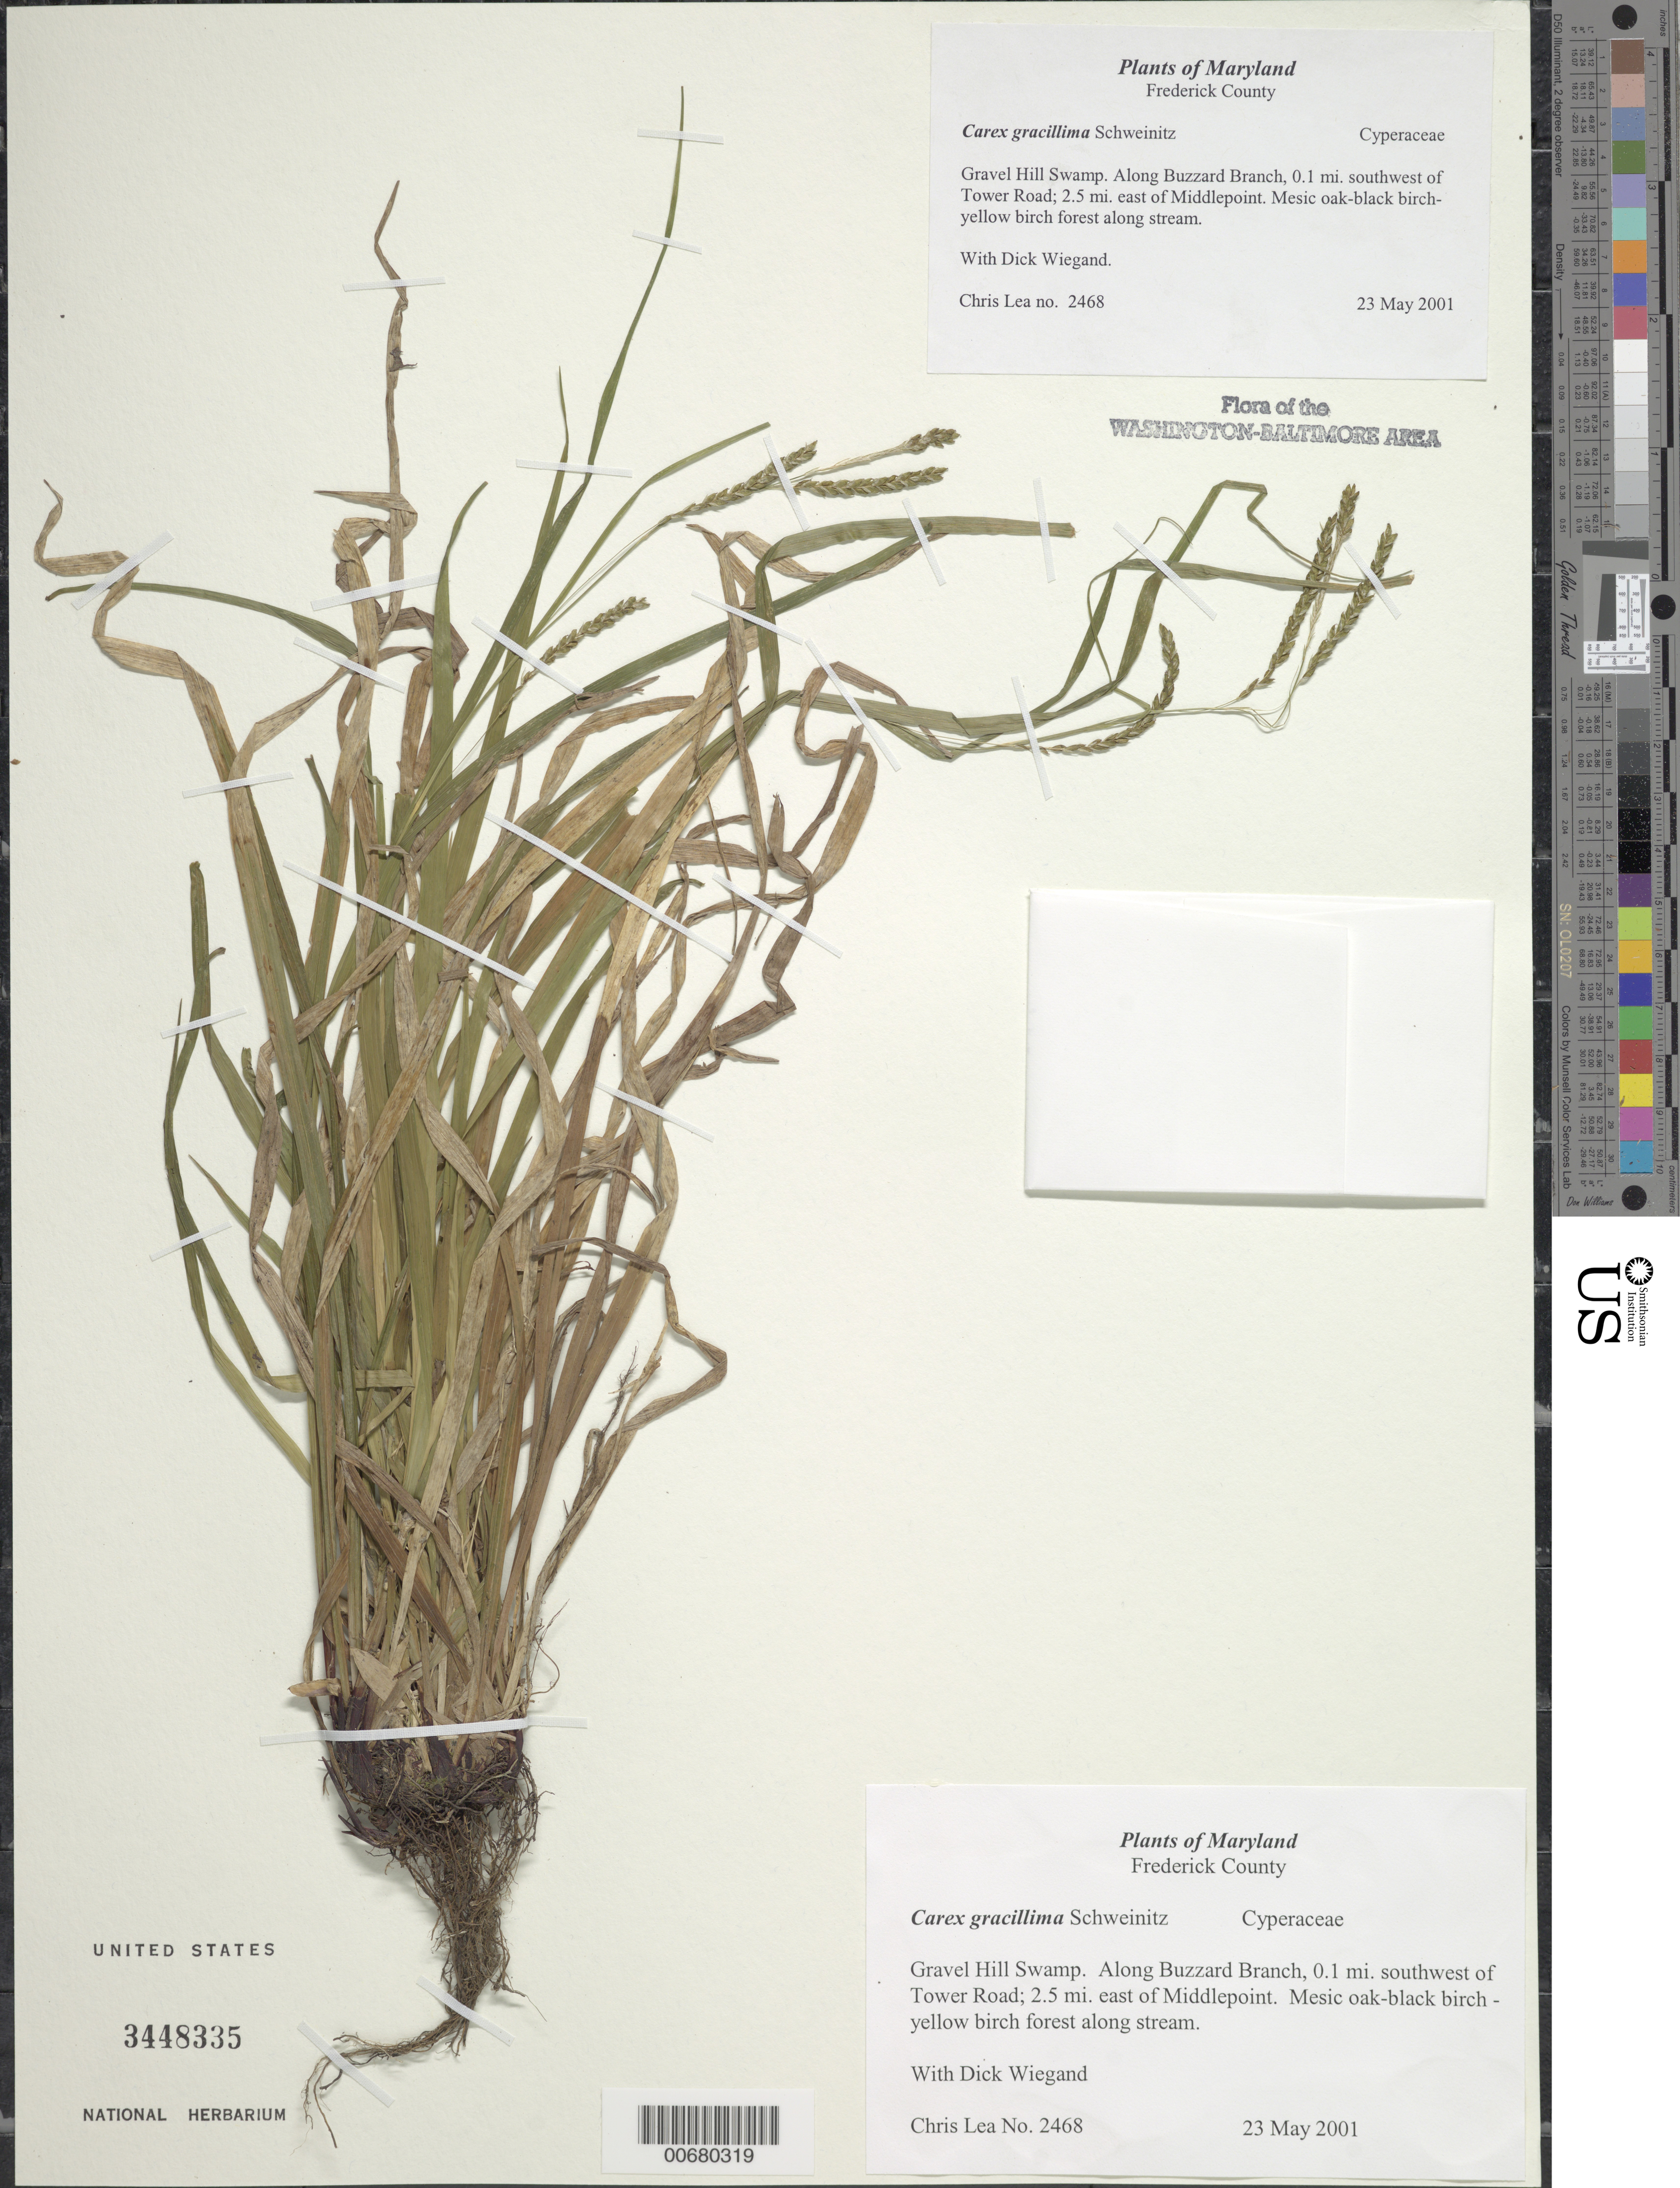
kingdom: Plantae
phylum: Tracheophyta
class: Liliopsida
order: Poales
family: Cyperaceae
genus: Carex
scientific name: Carex gracillima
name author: Schwein.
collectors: C. Lea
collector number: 2468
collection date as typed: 23 May 2001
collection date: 2001-05-23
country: United States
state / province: Maryland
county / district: Frederick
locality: Gravel Hill Swamp. Along Buzzard Branch, 0.1 mi. southwest of Tower Road; 2.5 mi. east of Middlepoint.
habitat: Mesic oak-black birch-yellow birch forest along stream.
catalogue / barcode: US 3448335